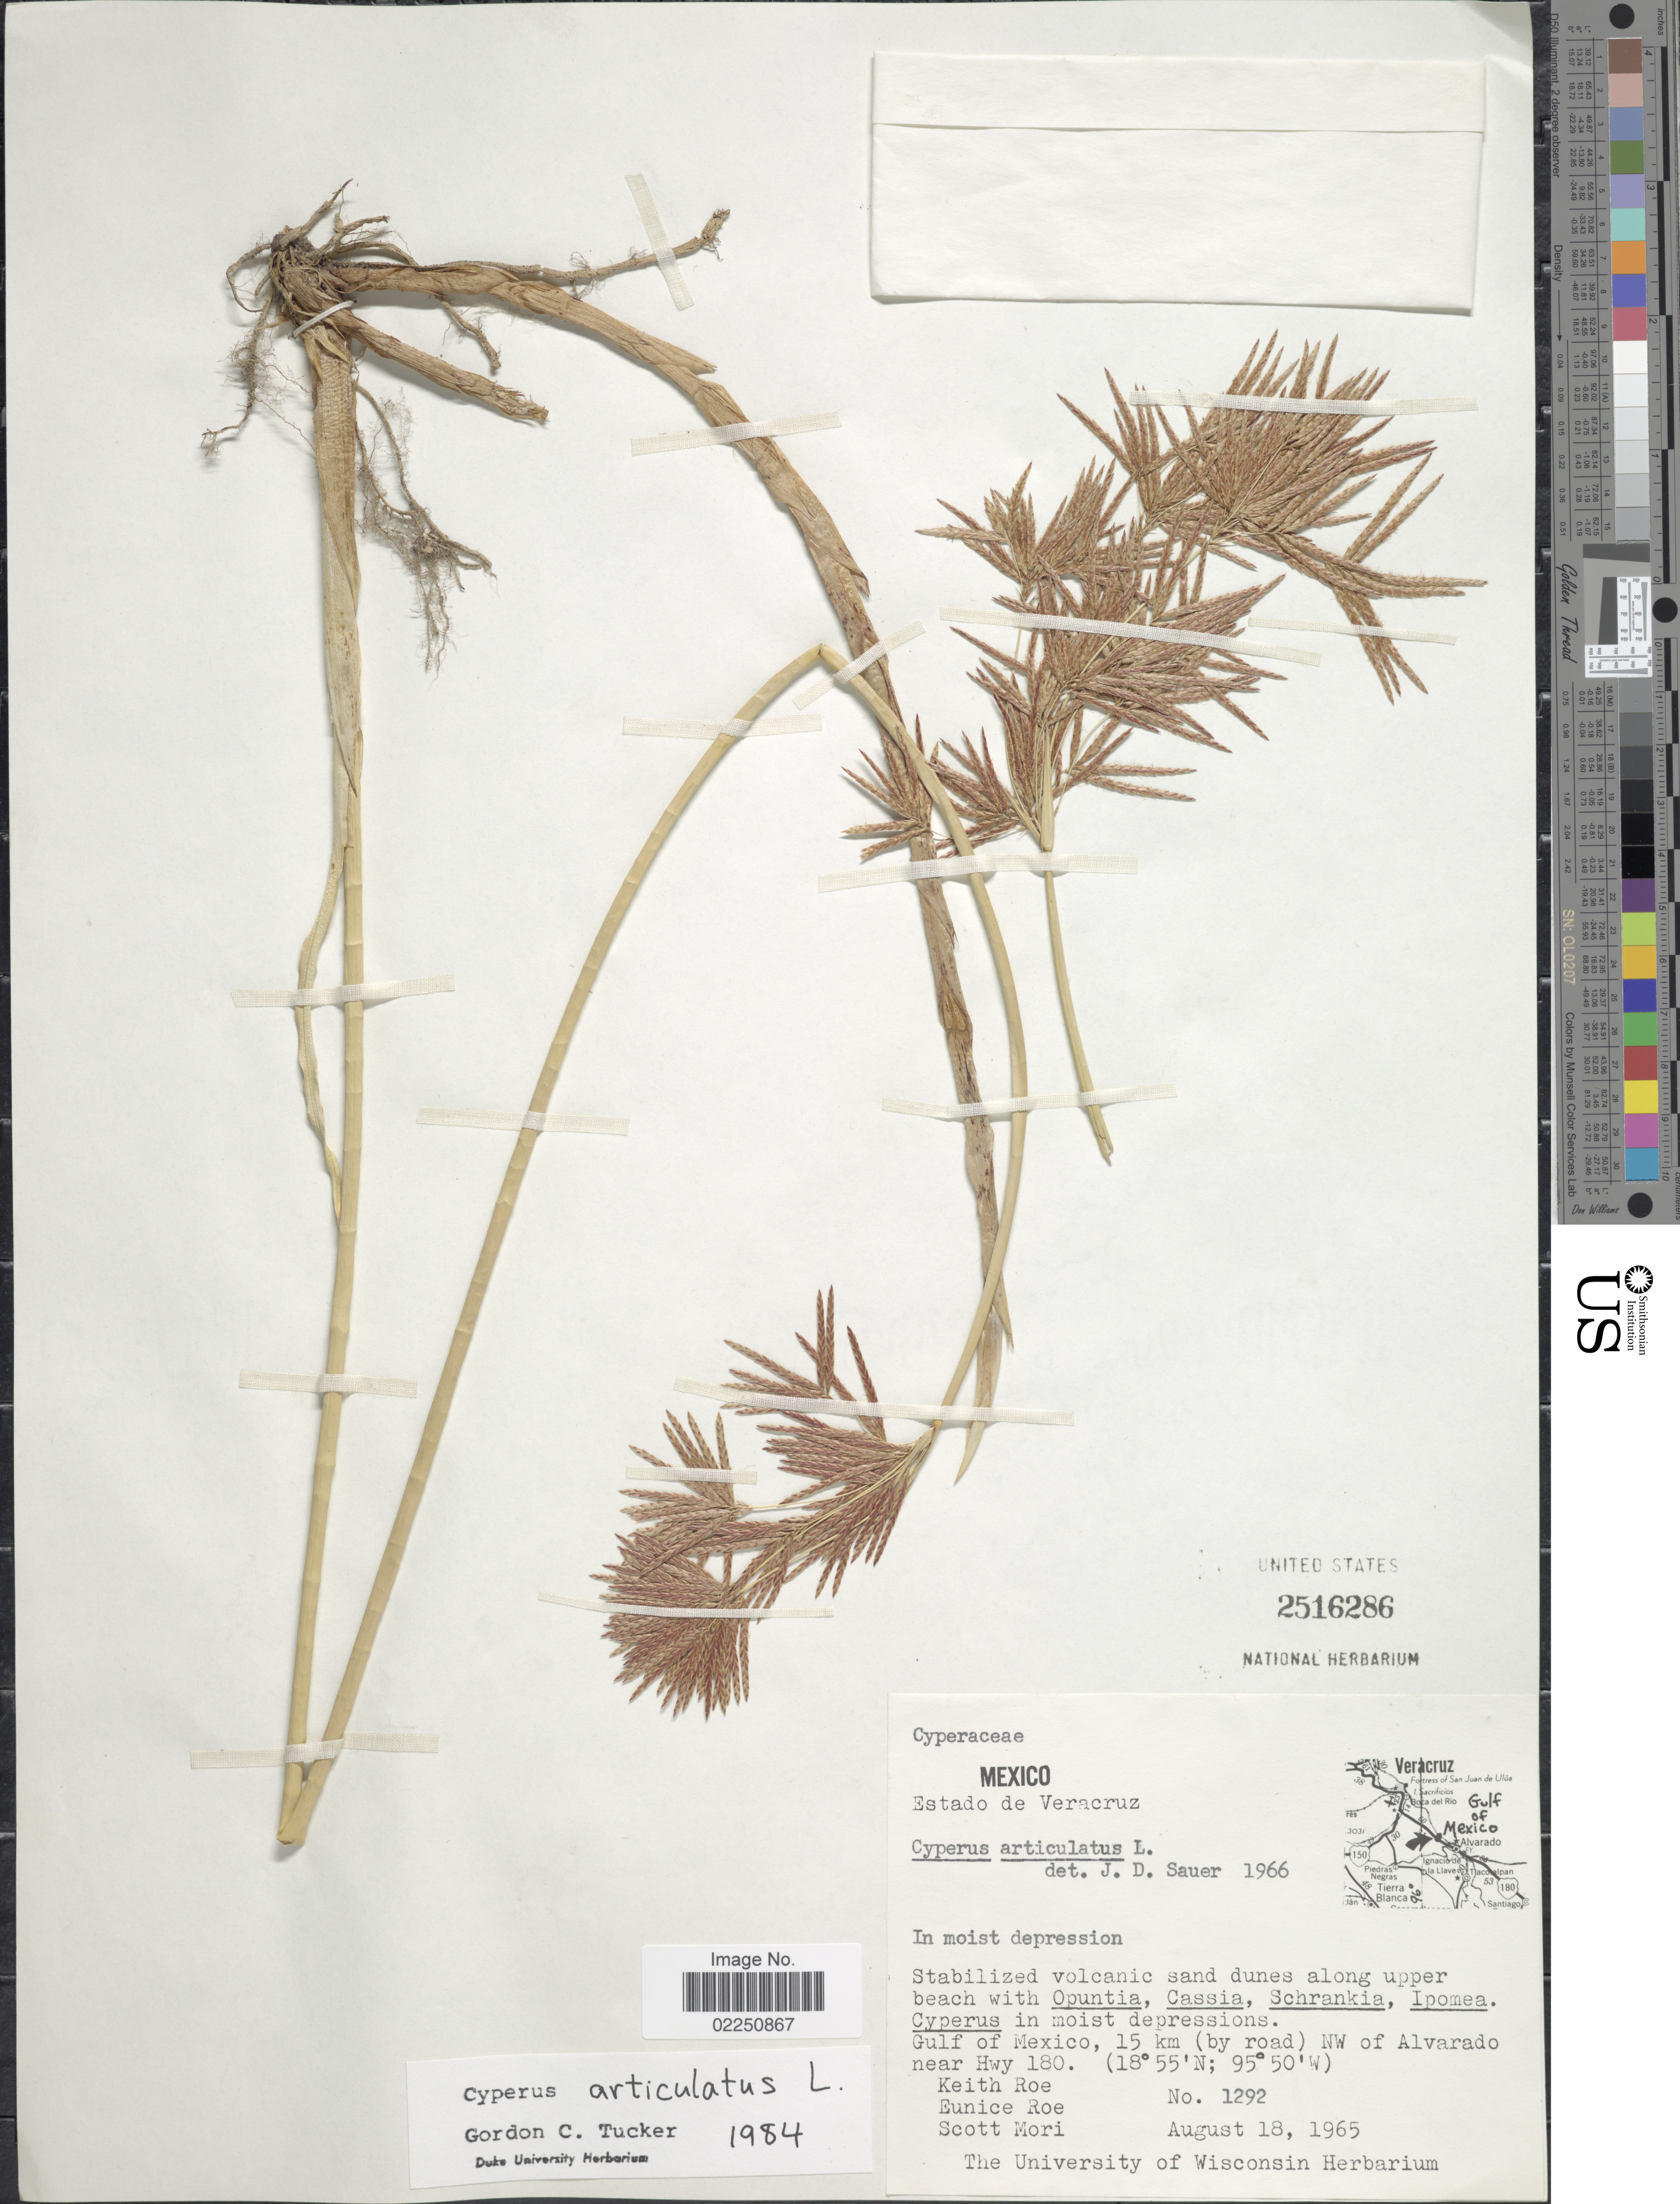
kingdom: Plantae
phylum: Tracheophyta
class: Liliopsida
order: Poales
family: Cyperaceae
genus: Cyperus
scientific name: Cyperus articulatus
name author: L.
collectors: K. E. Roe, E. Roe & S. Mori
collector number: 1292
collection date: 1965-08-18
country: Mexico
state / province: Veracruz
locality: Estado de Veracruz. Gulf of Mexico, 15 km (by road) NW of Alvarado near Hwy 180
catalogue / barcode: US 2516286